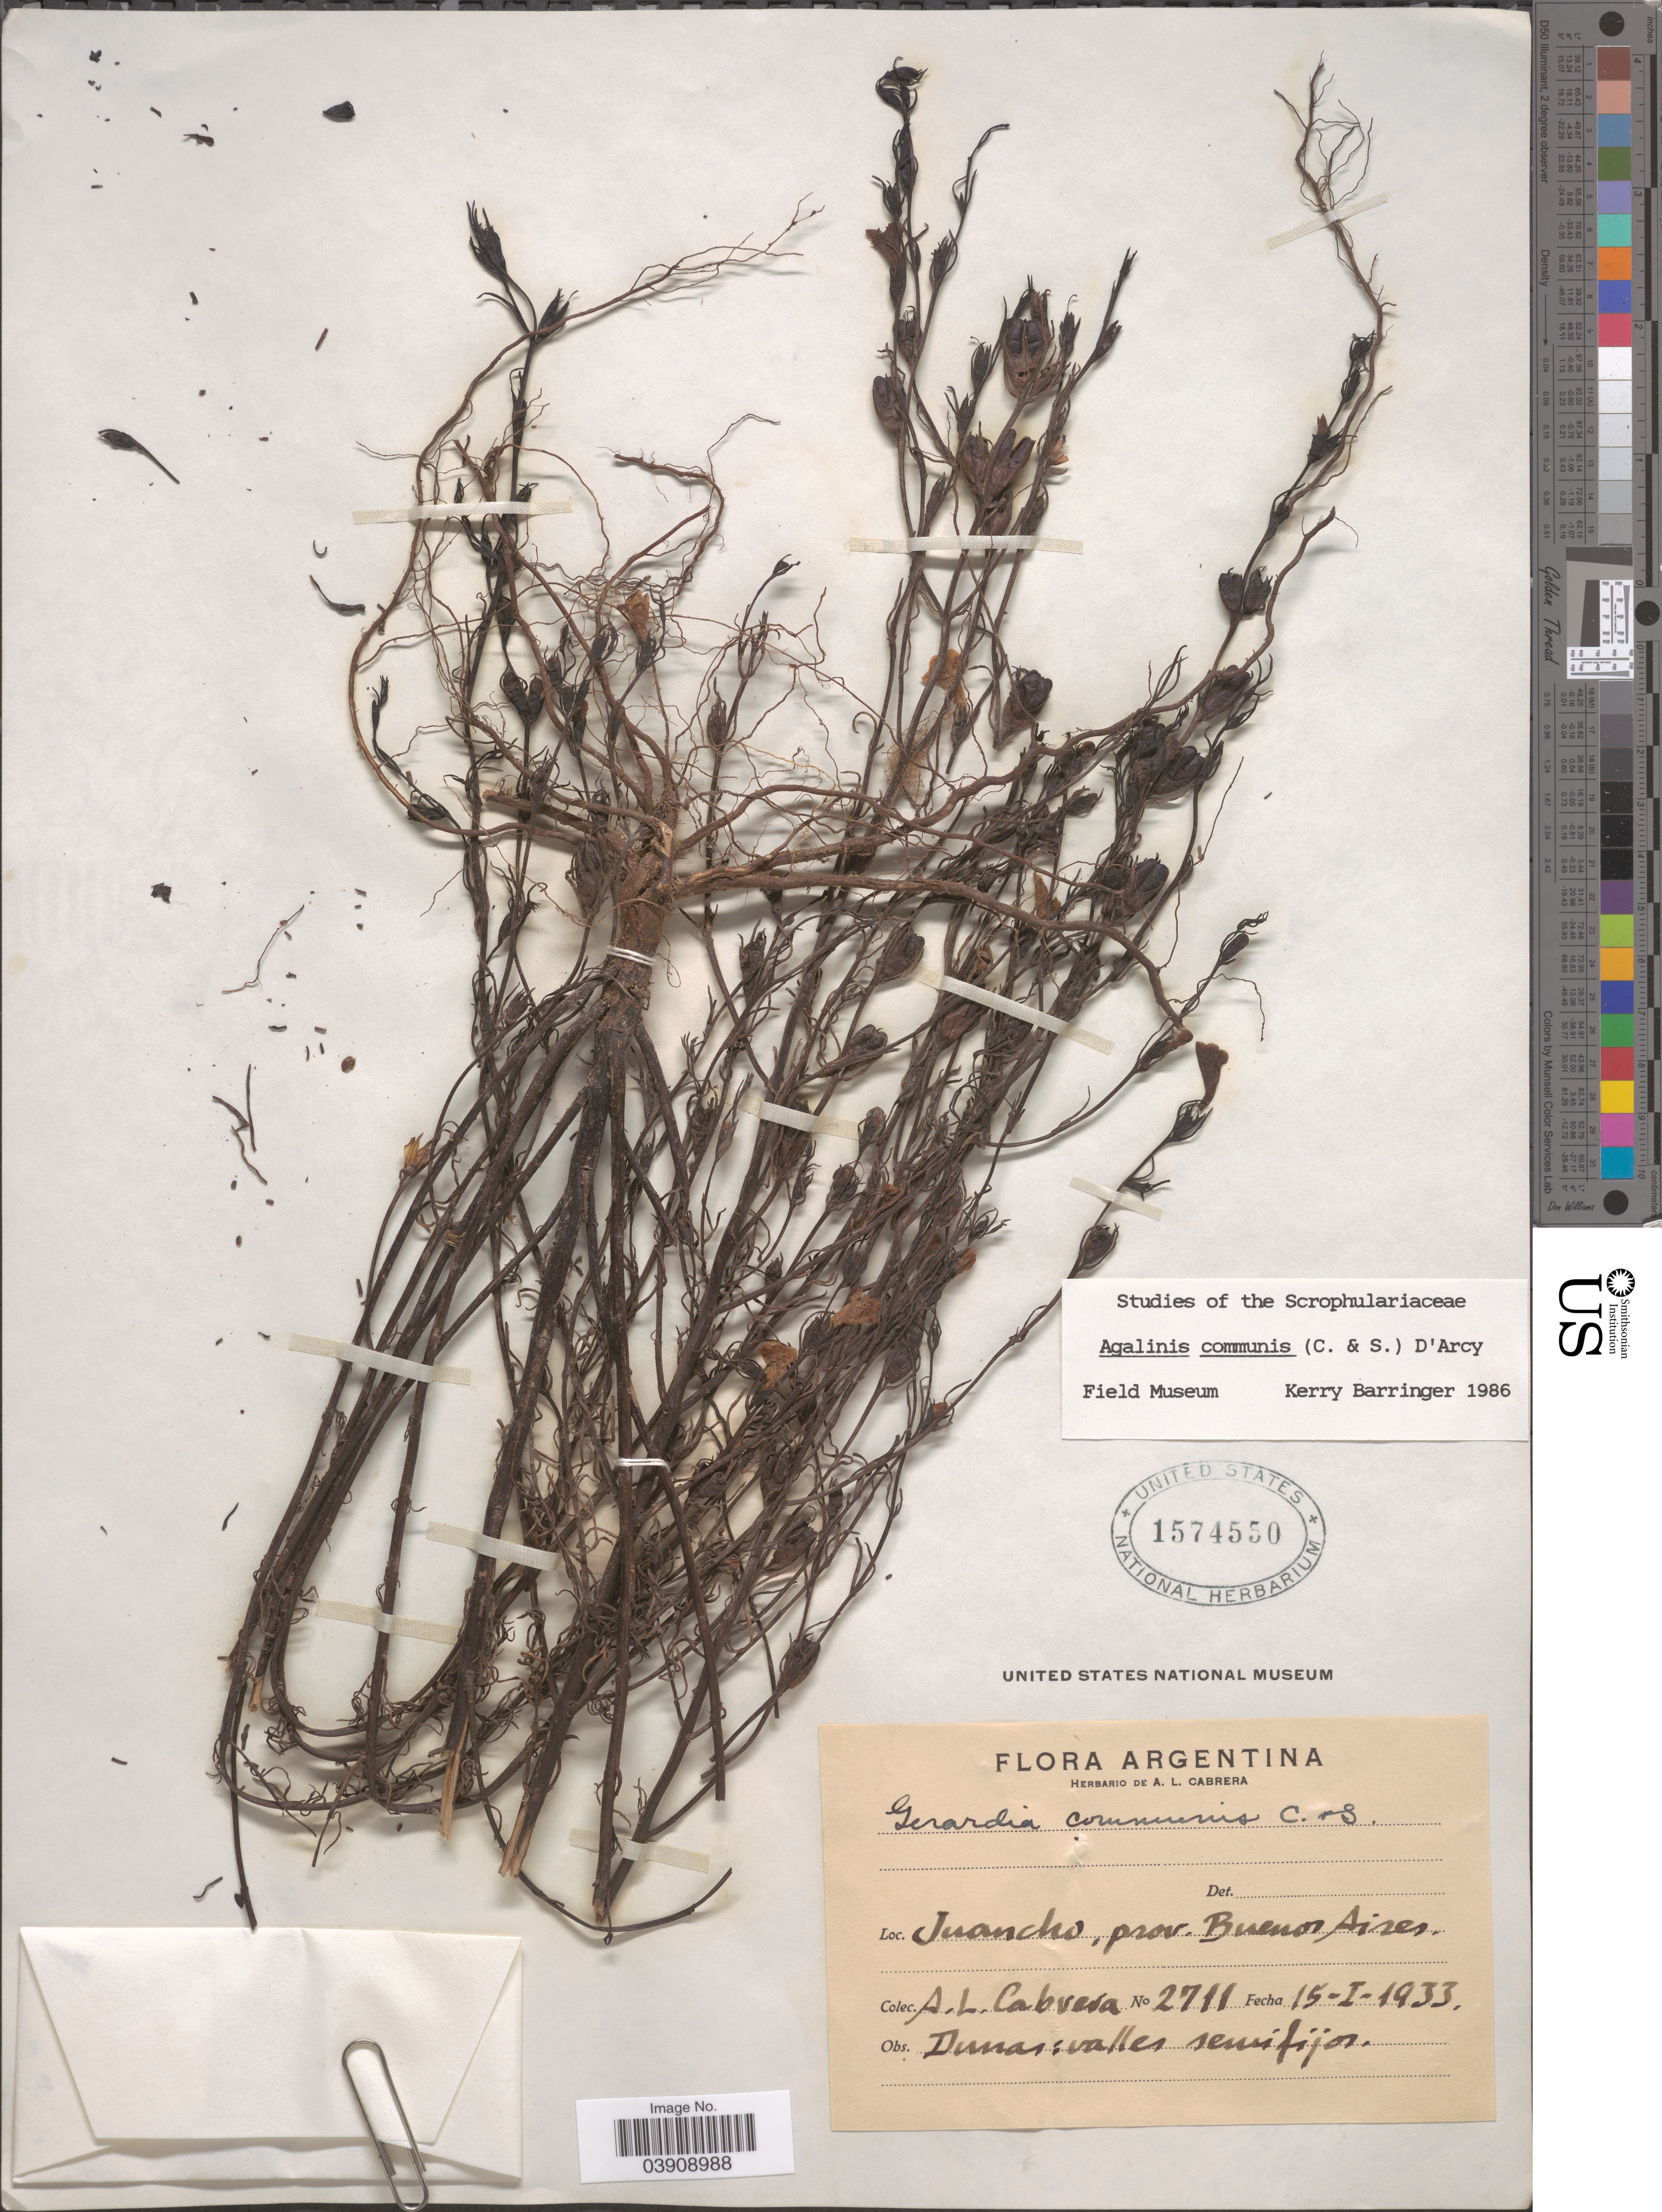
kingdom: Plantae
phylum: Tracheophyta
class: Magnoliopsida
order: Lamiales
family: Orobanchaceae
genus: Agalinis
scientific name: Agalinis communis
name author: (Cham. & Schltdl.) D'Arcy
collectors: A. L. Cabrera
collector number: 2711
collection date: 1933-01-15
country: Argentina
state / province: Buenos Aires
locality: Juancho.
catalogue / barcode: US 1574550